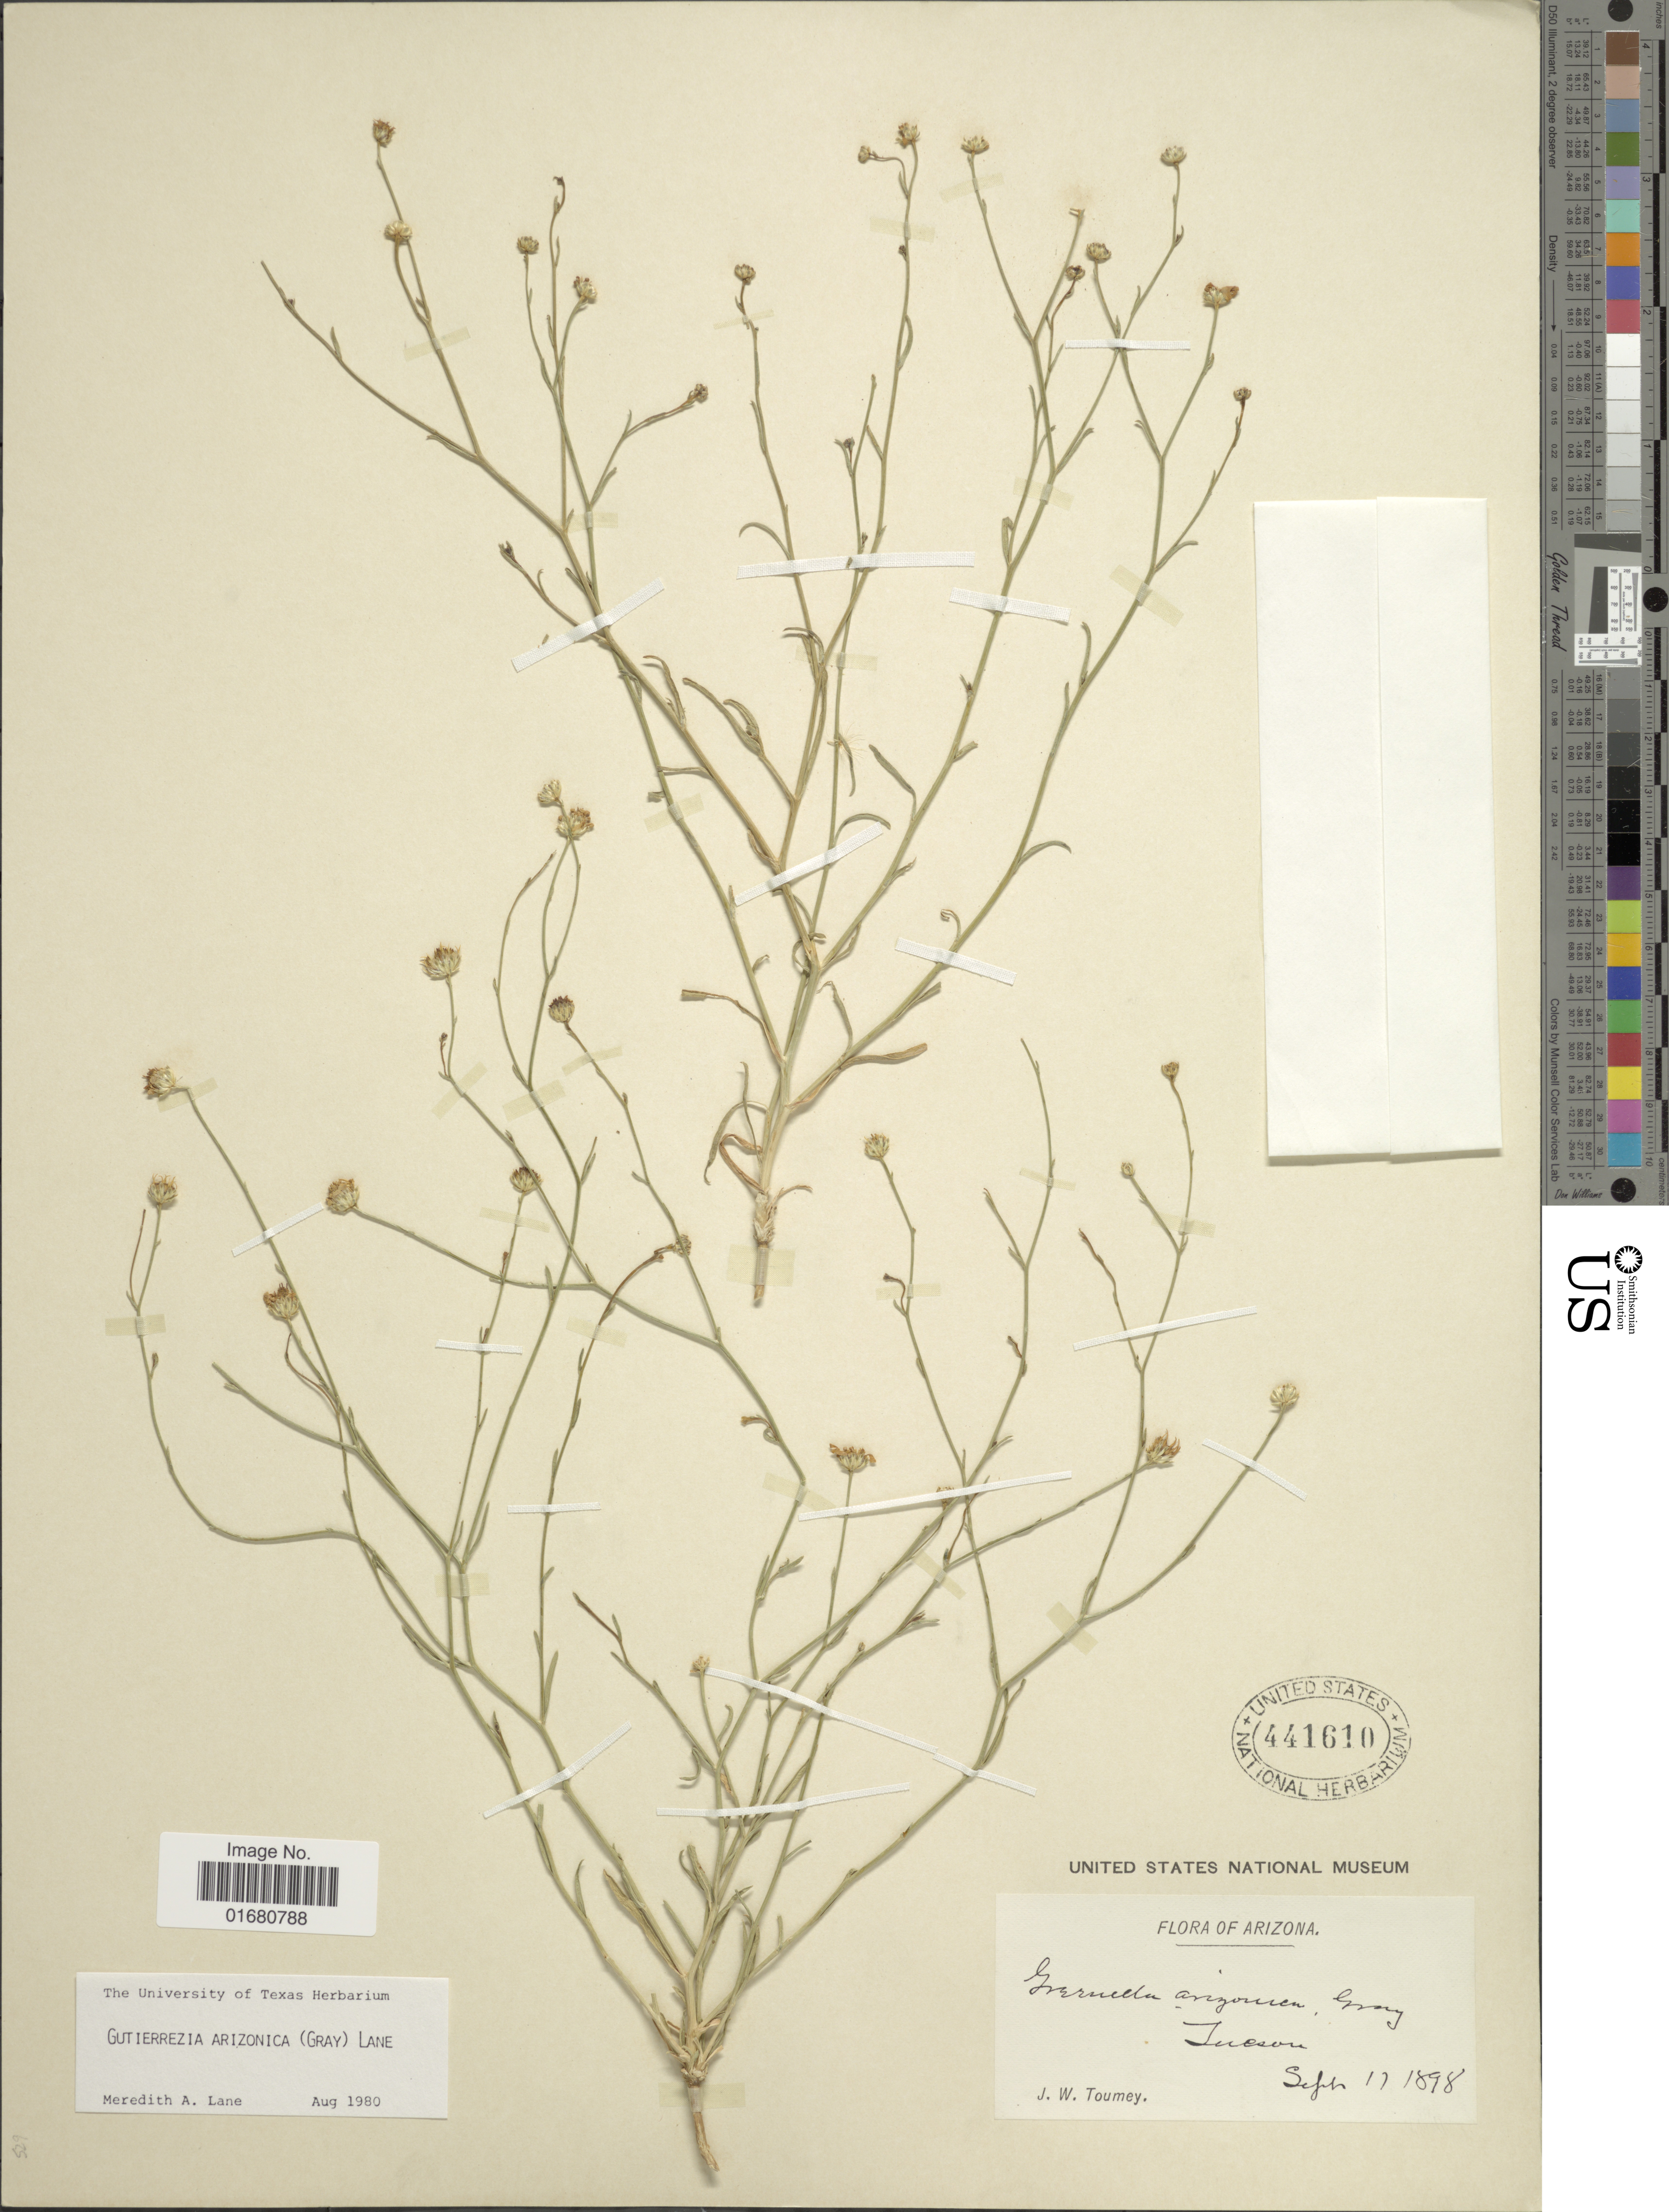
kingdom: Plantae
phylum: Tracheophyta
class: Magnoliopsida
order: Asterales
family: Asteraceae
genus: Gutierrezia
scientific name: Gutierrezia arizonica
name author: (A. Gray) M.A. Lane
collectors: J. W. Toumey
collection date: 1898-09-11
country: United States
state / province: Arizona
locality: Tucson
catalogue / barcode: US 441610